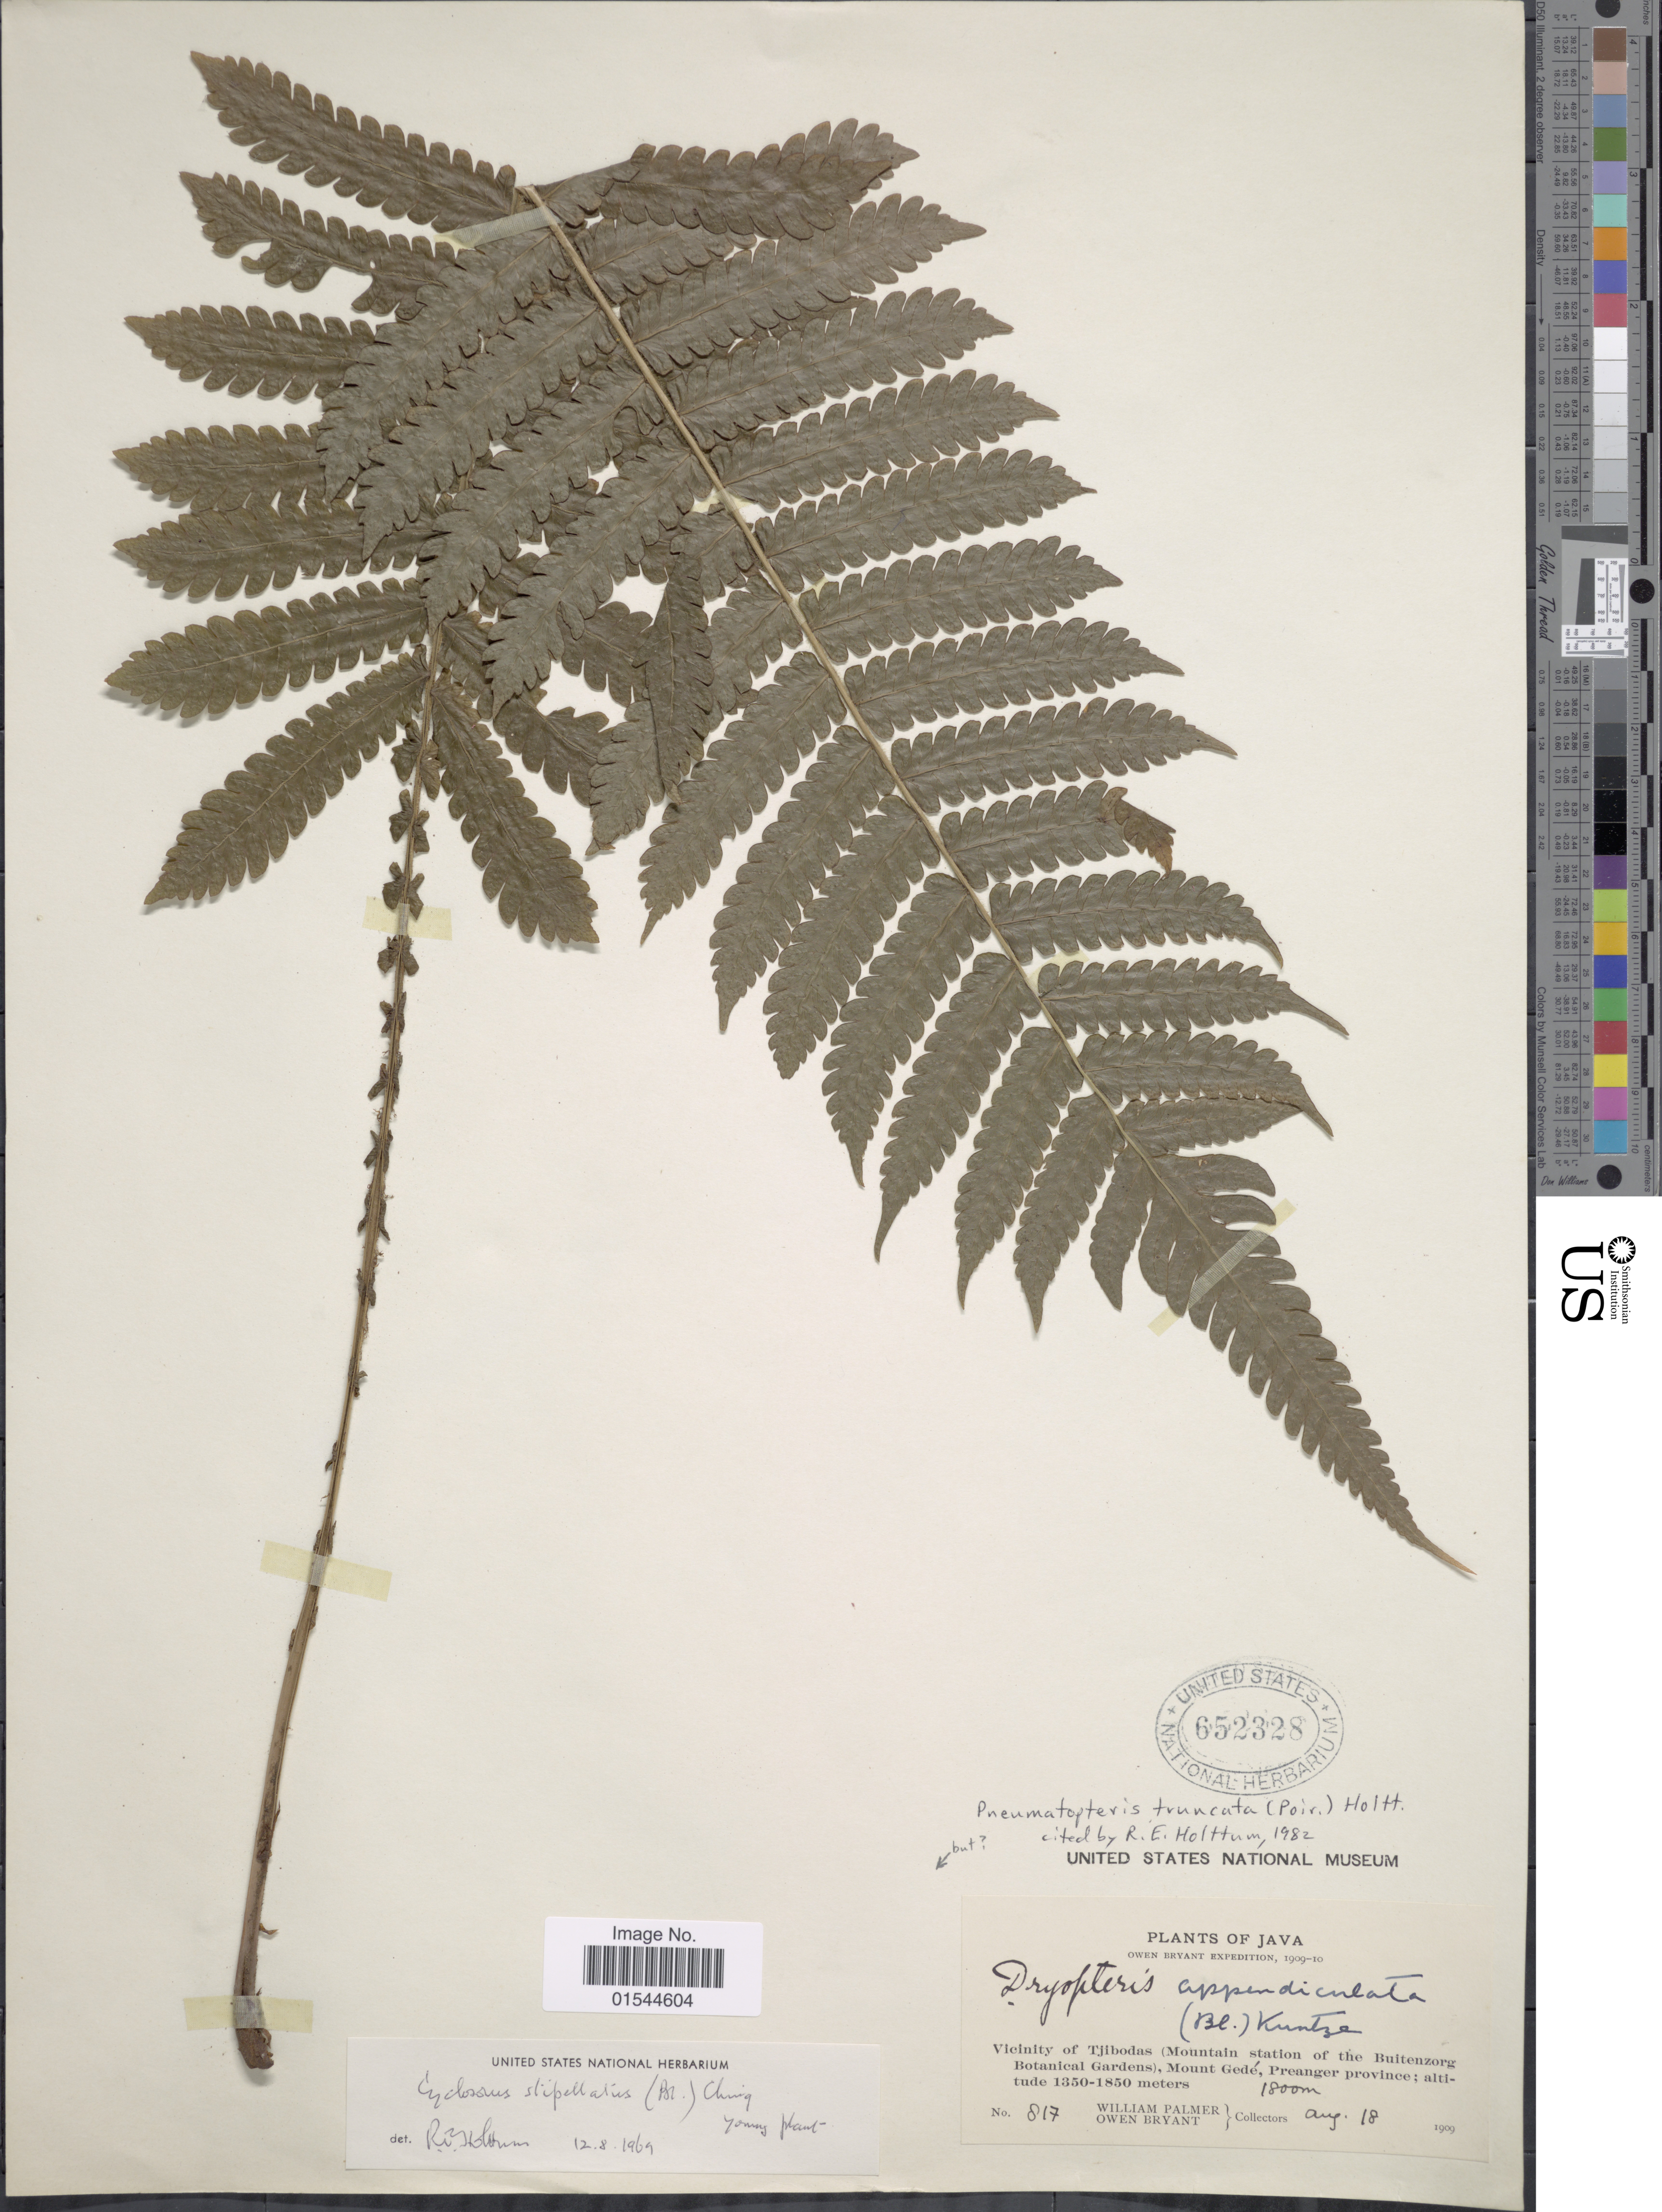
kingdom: Plantae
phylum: Tracheophyta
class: Polypodiopsida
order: Polypodiales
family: Thelypteridaceae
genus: Pneumatopteris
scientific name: Pneumatopteris truncata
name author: (Poir.) Holttum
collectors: W. Palmer & O. Bryant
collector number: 817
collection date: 1909-08-18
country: Indonesia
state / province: Java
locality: Vicinity of Tjibodas (Mountain station of the Buitenzorg Botanical Gardens), Mount Gede, Preanger province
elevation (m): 1800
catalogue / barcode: US 652328